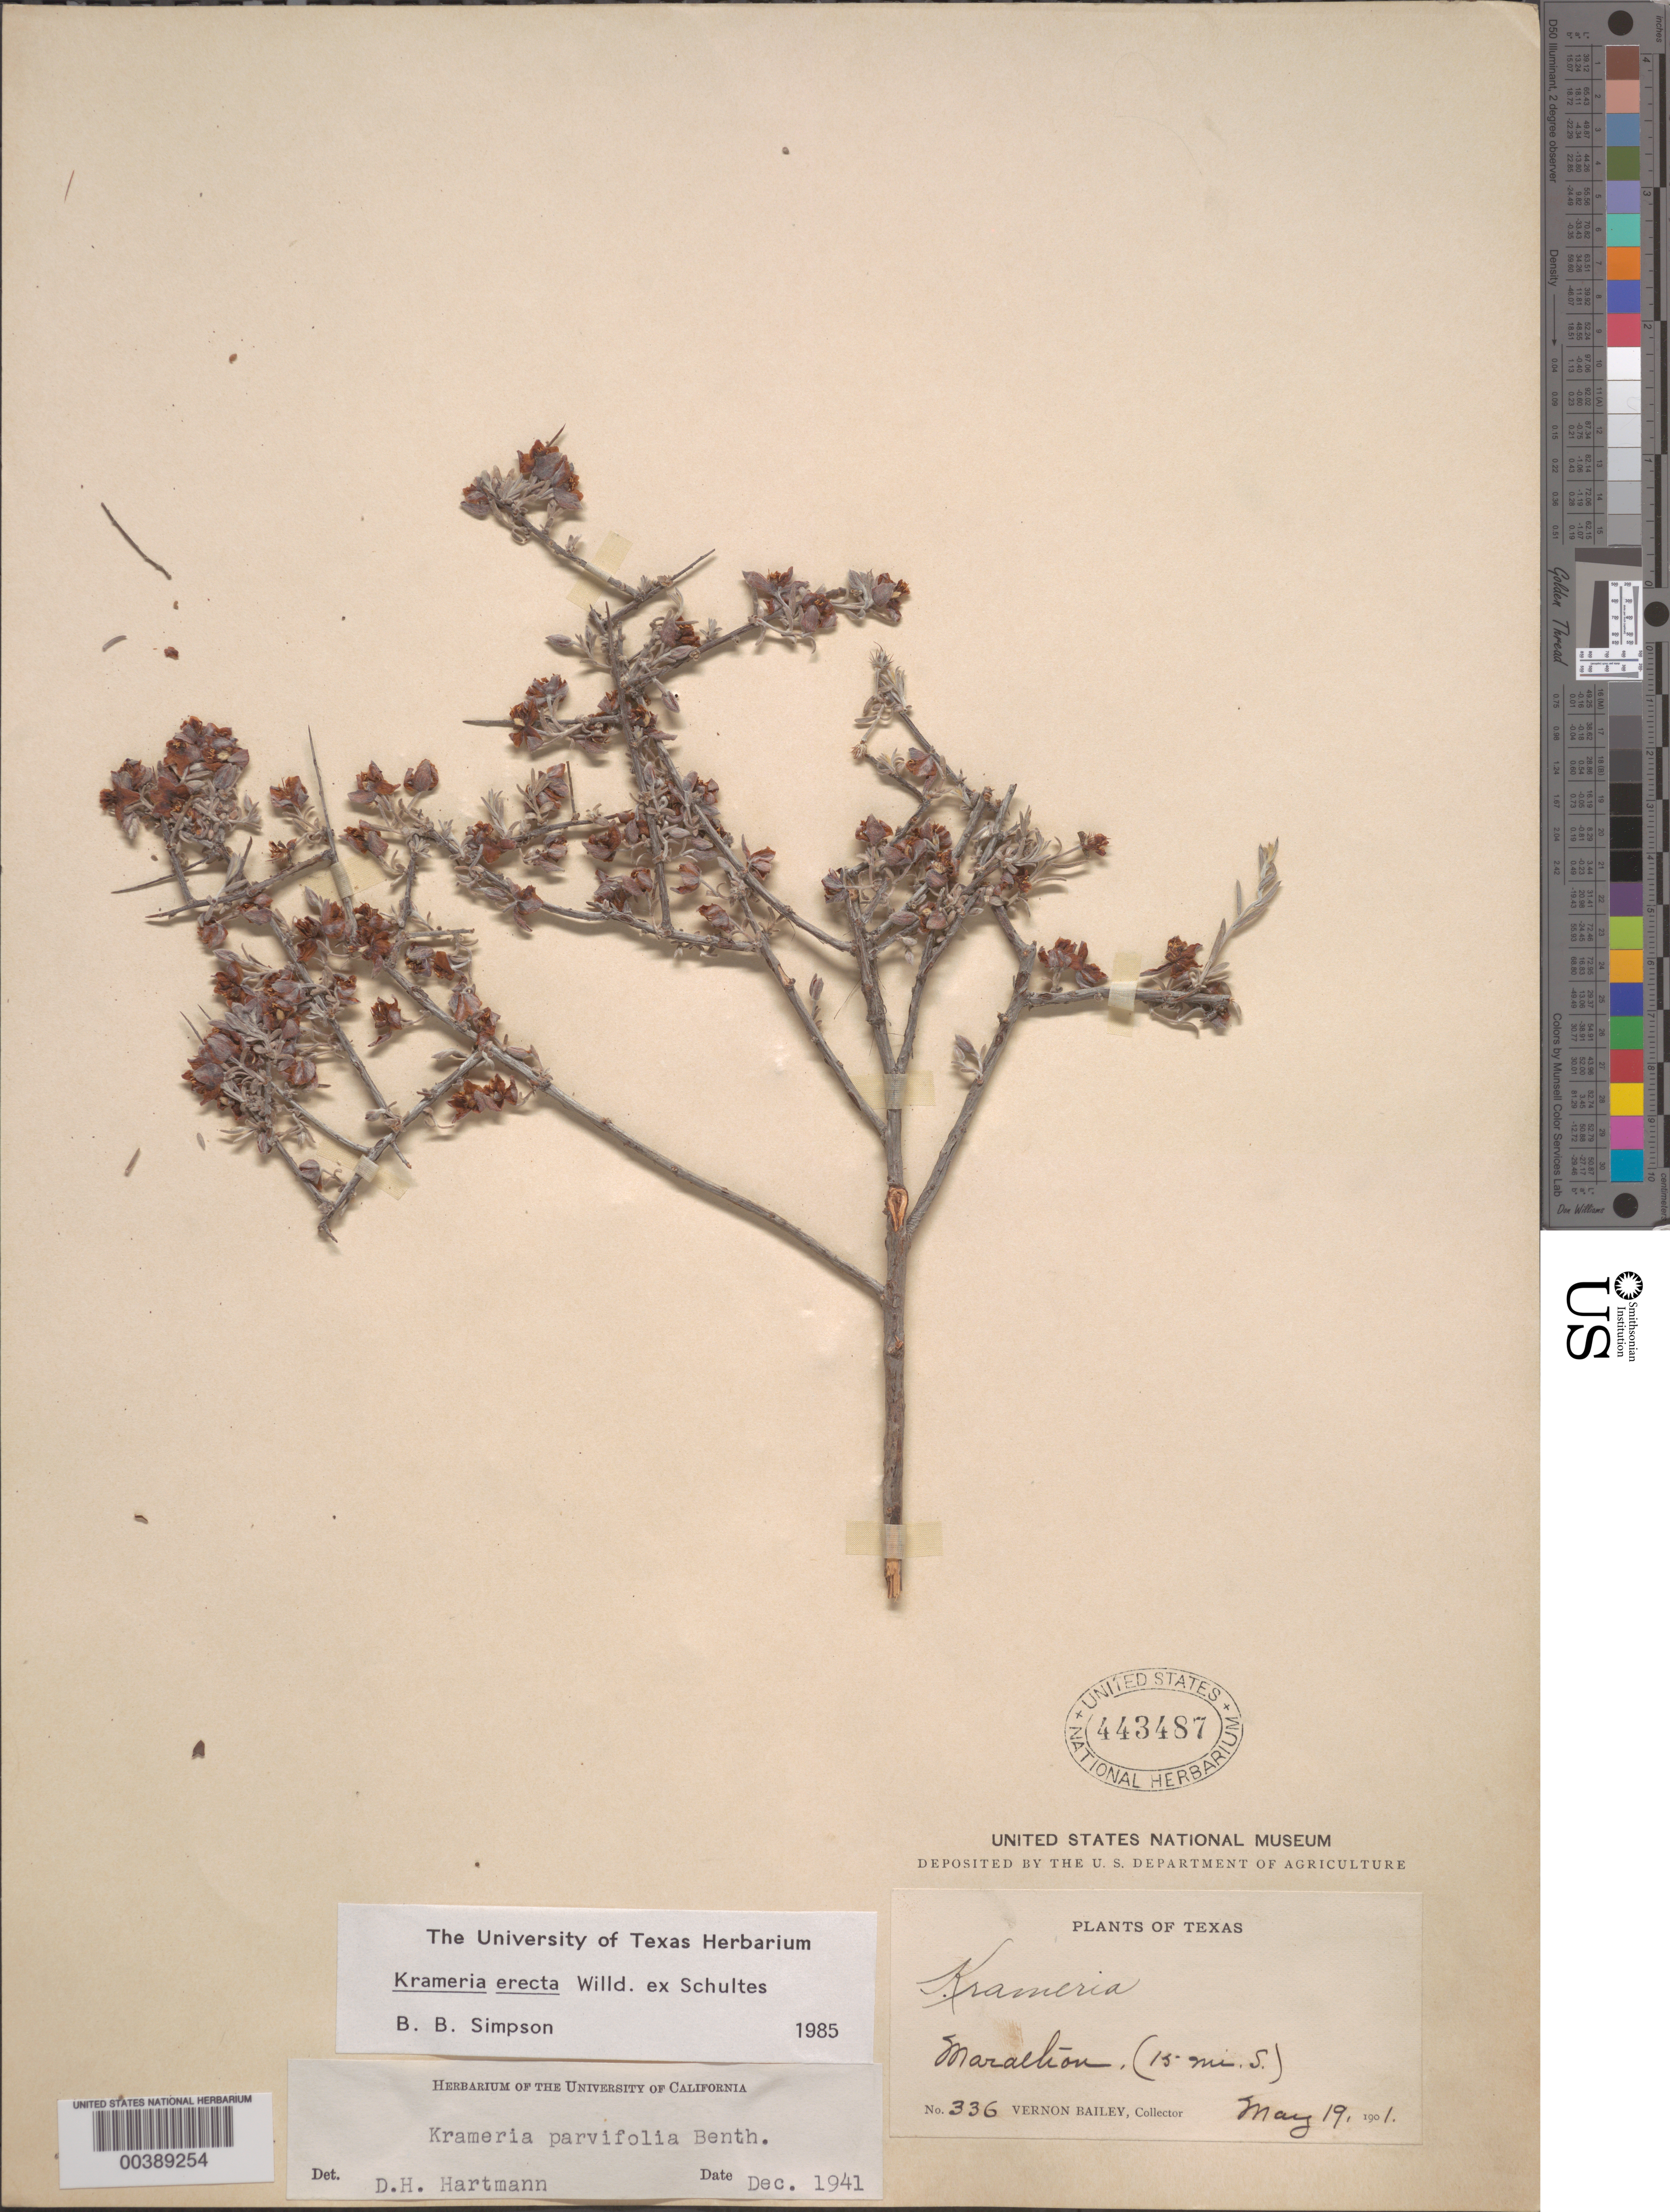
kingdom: Plantae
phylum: Tracheophyta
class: Magnoliopsida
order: Zygophyllales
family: Krameriaceae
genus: Krameria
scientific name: Krameria erecta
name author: Willd. ex Schult.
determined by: Simpson, B. B.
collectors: V. O. Bailey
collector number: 336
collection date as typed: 19 May 1901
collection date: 1901-05-19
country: United States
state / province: Texas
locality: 15 mi s of marathon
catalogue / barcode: US 443487